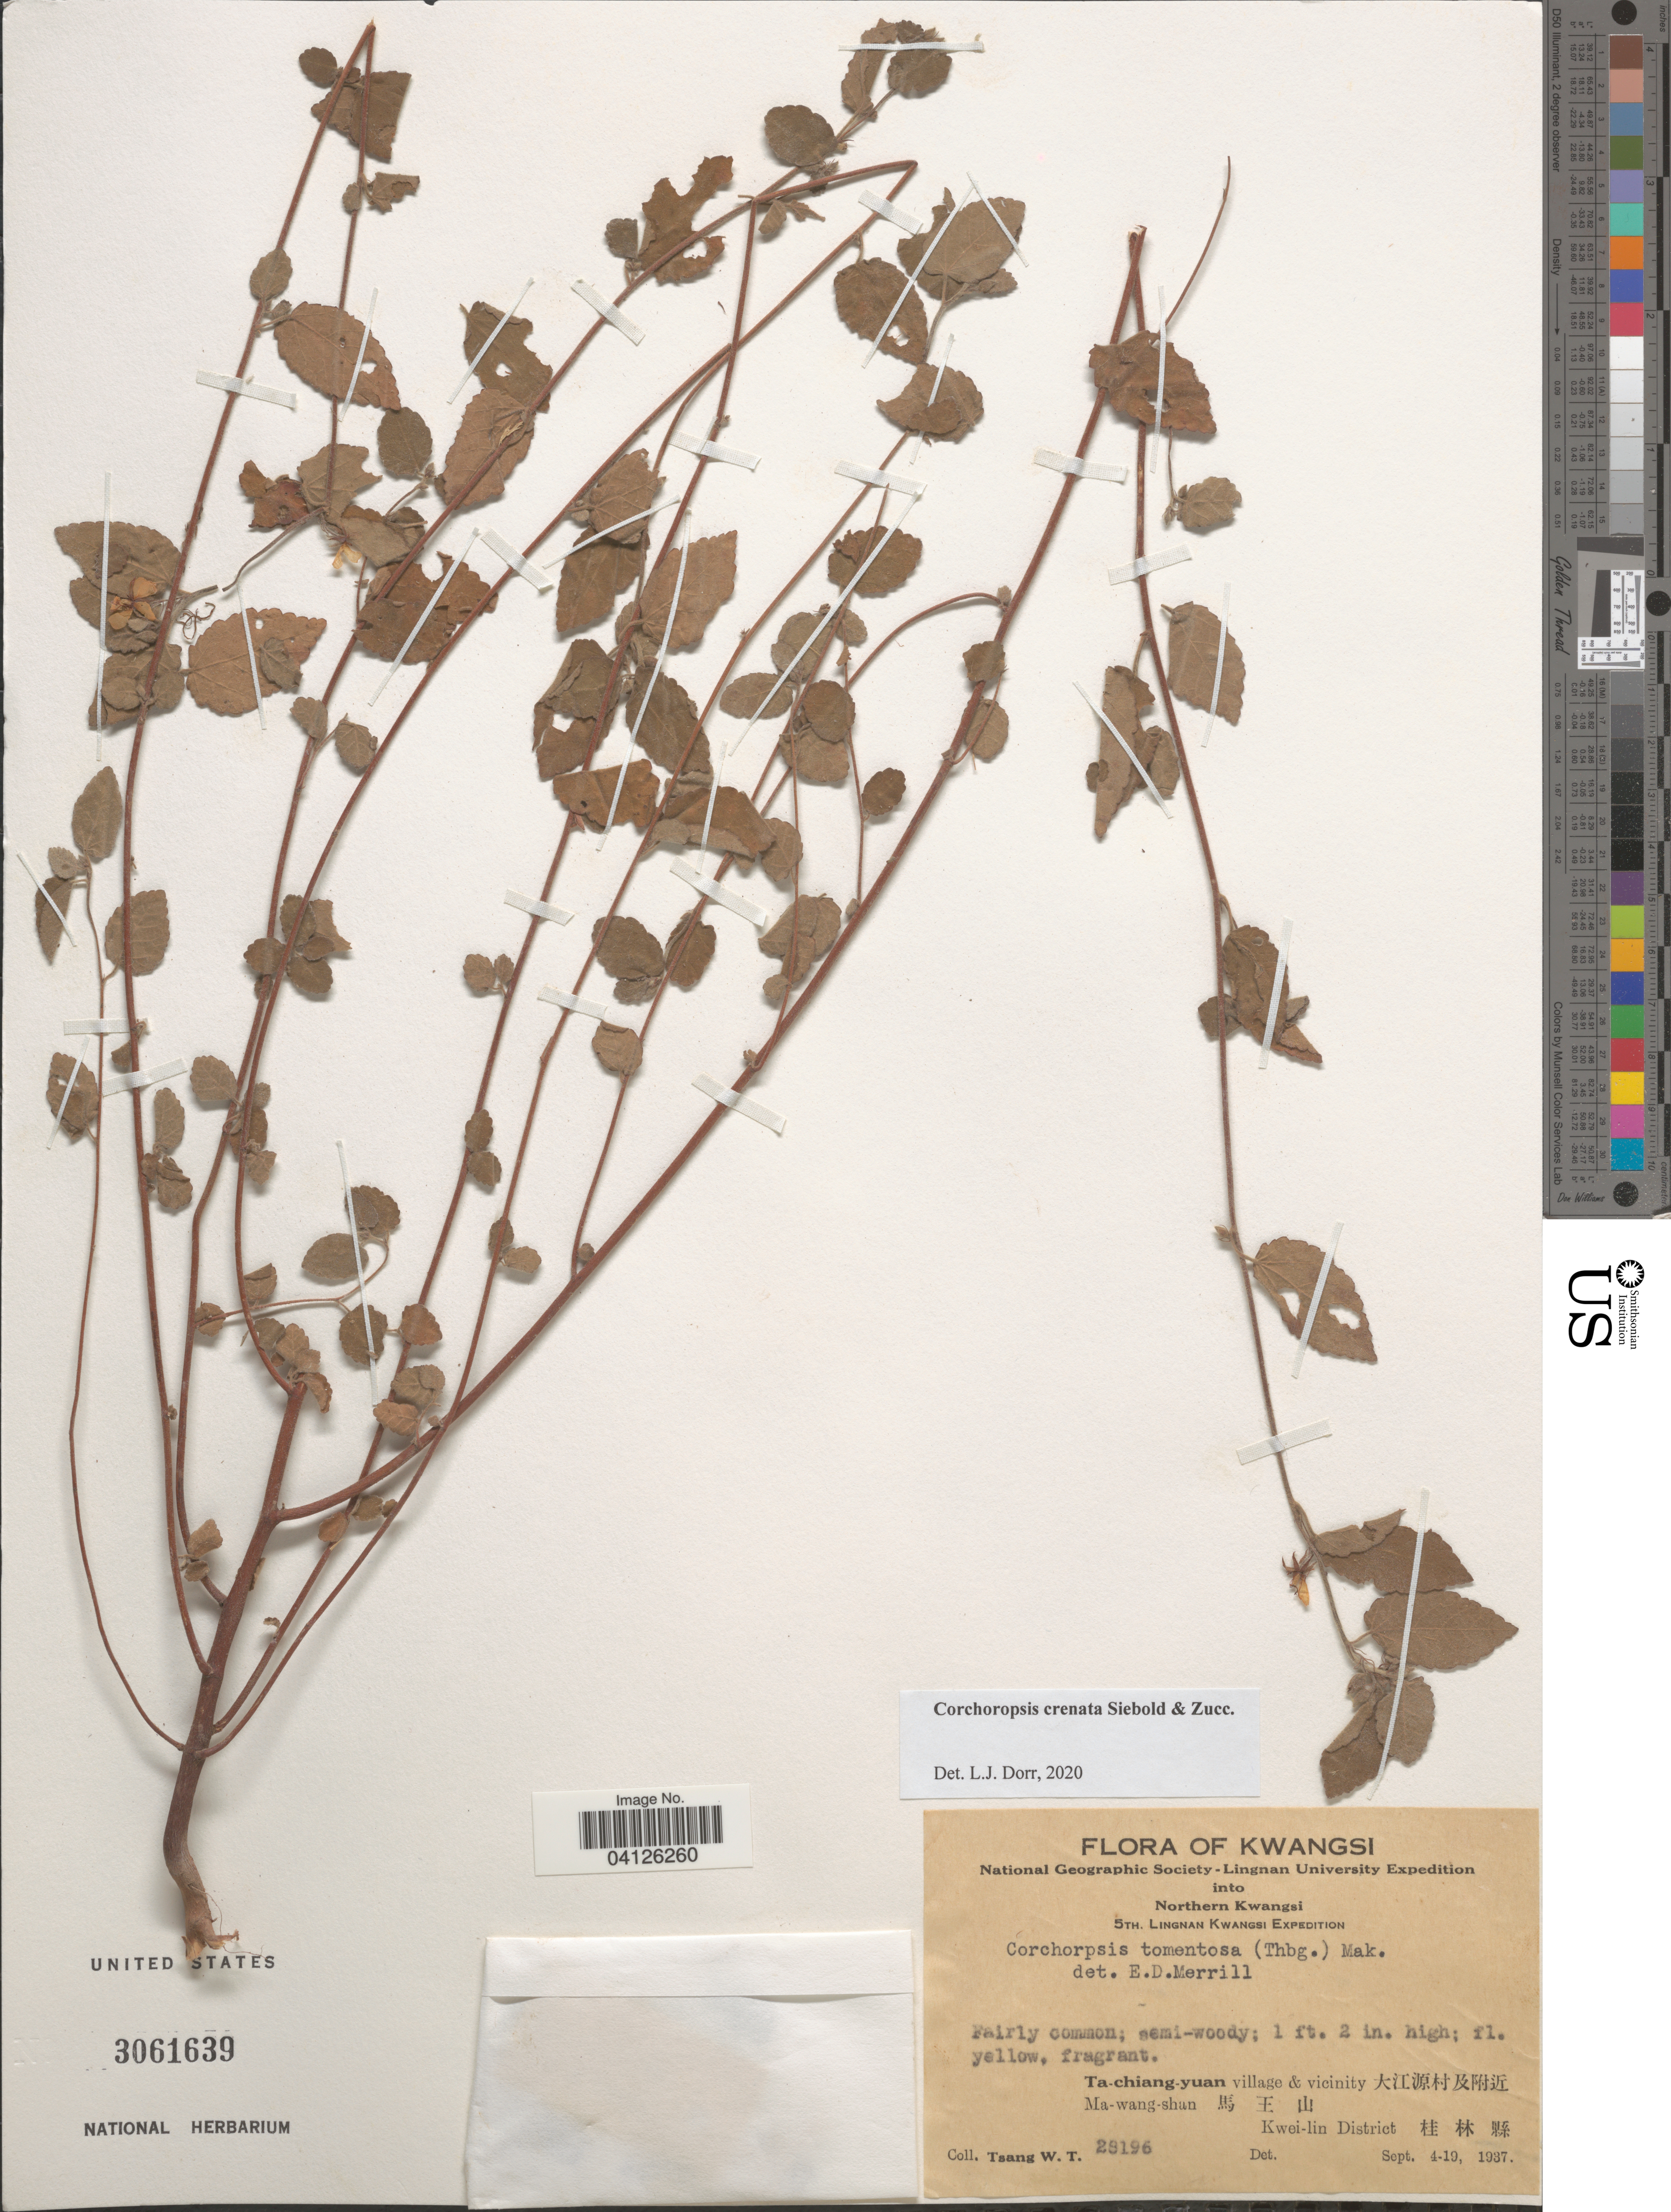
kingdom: Plantae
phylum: Tracheophyta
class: Magnoliopsida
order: Malvales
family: Malvaceae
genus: Corchoropsis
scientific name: Corchoropsis crenata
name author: Siebold & Zucc.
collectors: W. T. Tsang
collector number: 28196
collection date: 1937-09-04/1937-09-19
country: China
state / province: Guangxi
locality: Kwangsi. National Geographic Society-Lingnan University Expedition into Northern Kwangsi. 5th. Lingnan Kwangsi Expedition. Ta-chiang-yuan village & vicinity X. Ma-wang-shan X. Kwei-lin District X.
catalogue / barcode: US 3061639